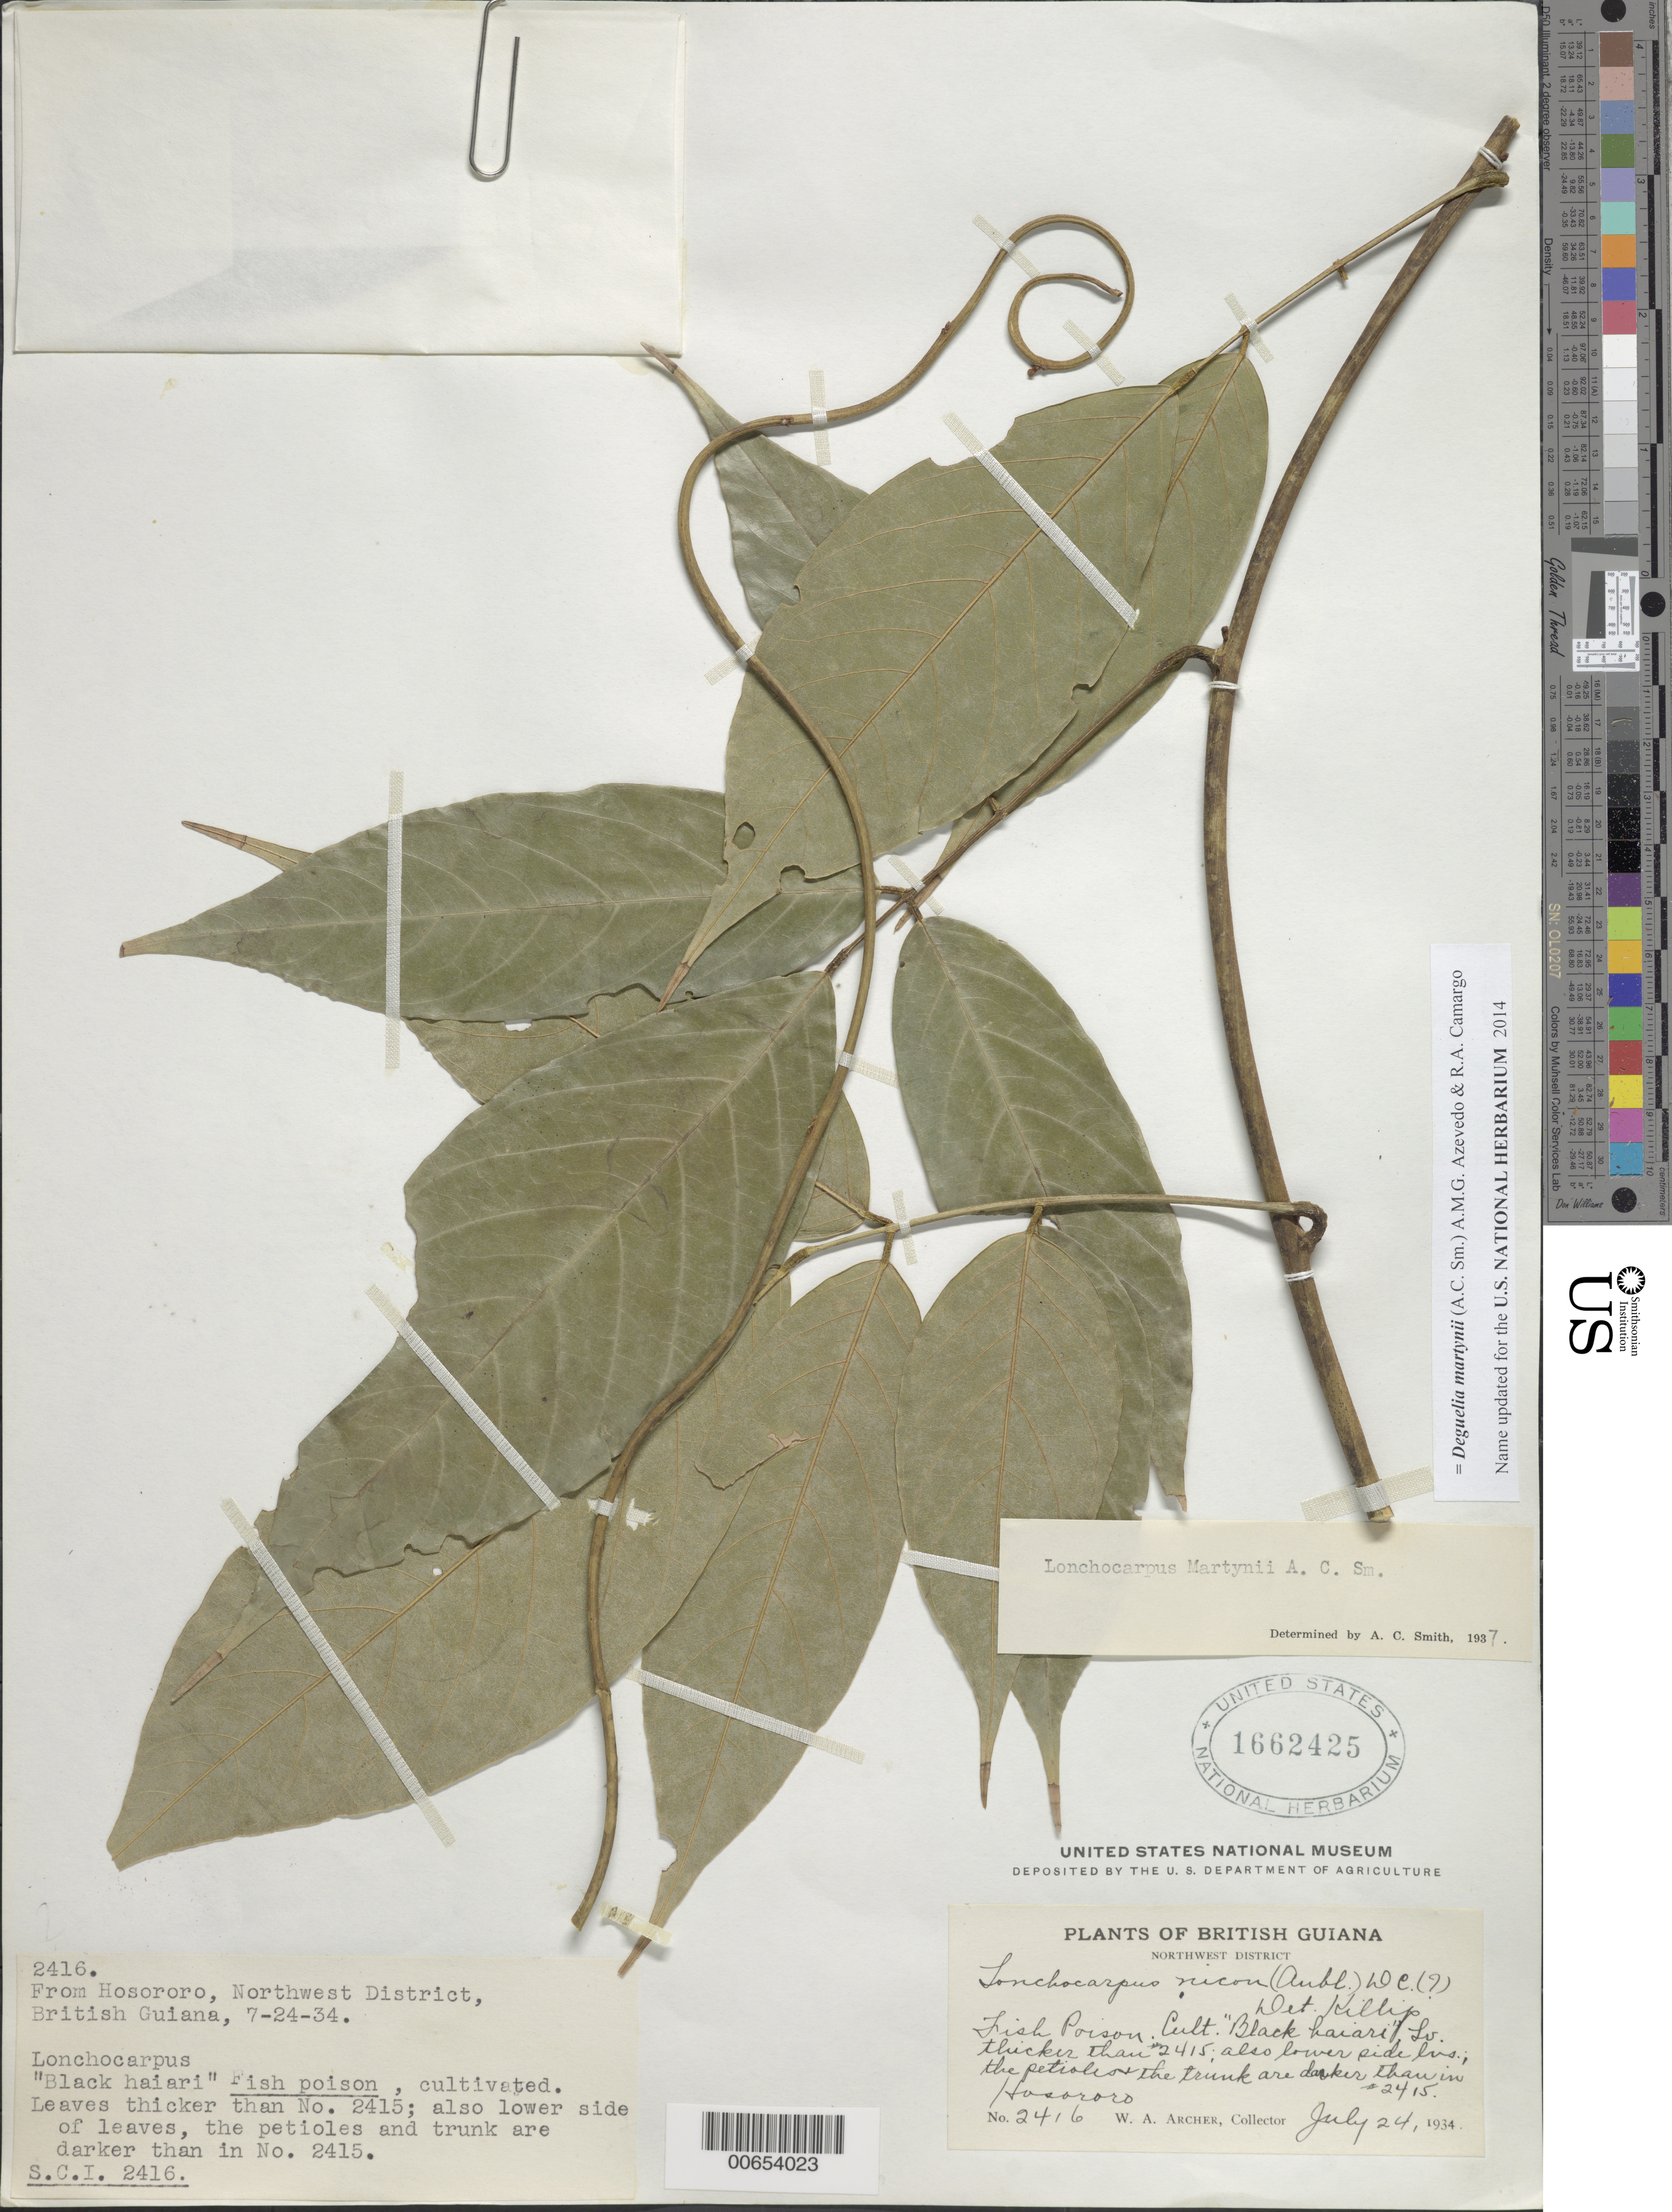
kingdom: Plantae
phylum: Tracheophyta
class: Magnoliopsida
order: Fabales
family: Fabaceae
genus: Deguelia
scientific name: Deguelia martynii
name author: (A.C. Sm.) A.M.G. Azevedo & R.A. Camargo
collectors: W. A. Archer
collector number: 2416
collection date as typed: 24-Jul-34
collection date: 1934-07-24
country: Guyana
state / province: Barima-Waini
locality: Hosororo, NW Dist.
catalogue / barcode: US 1662425